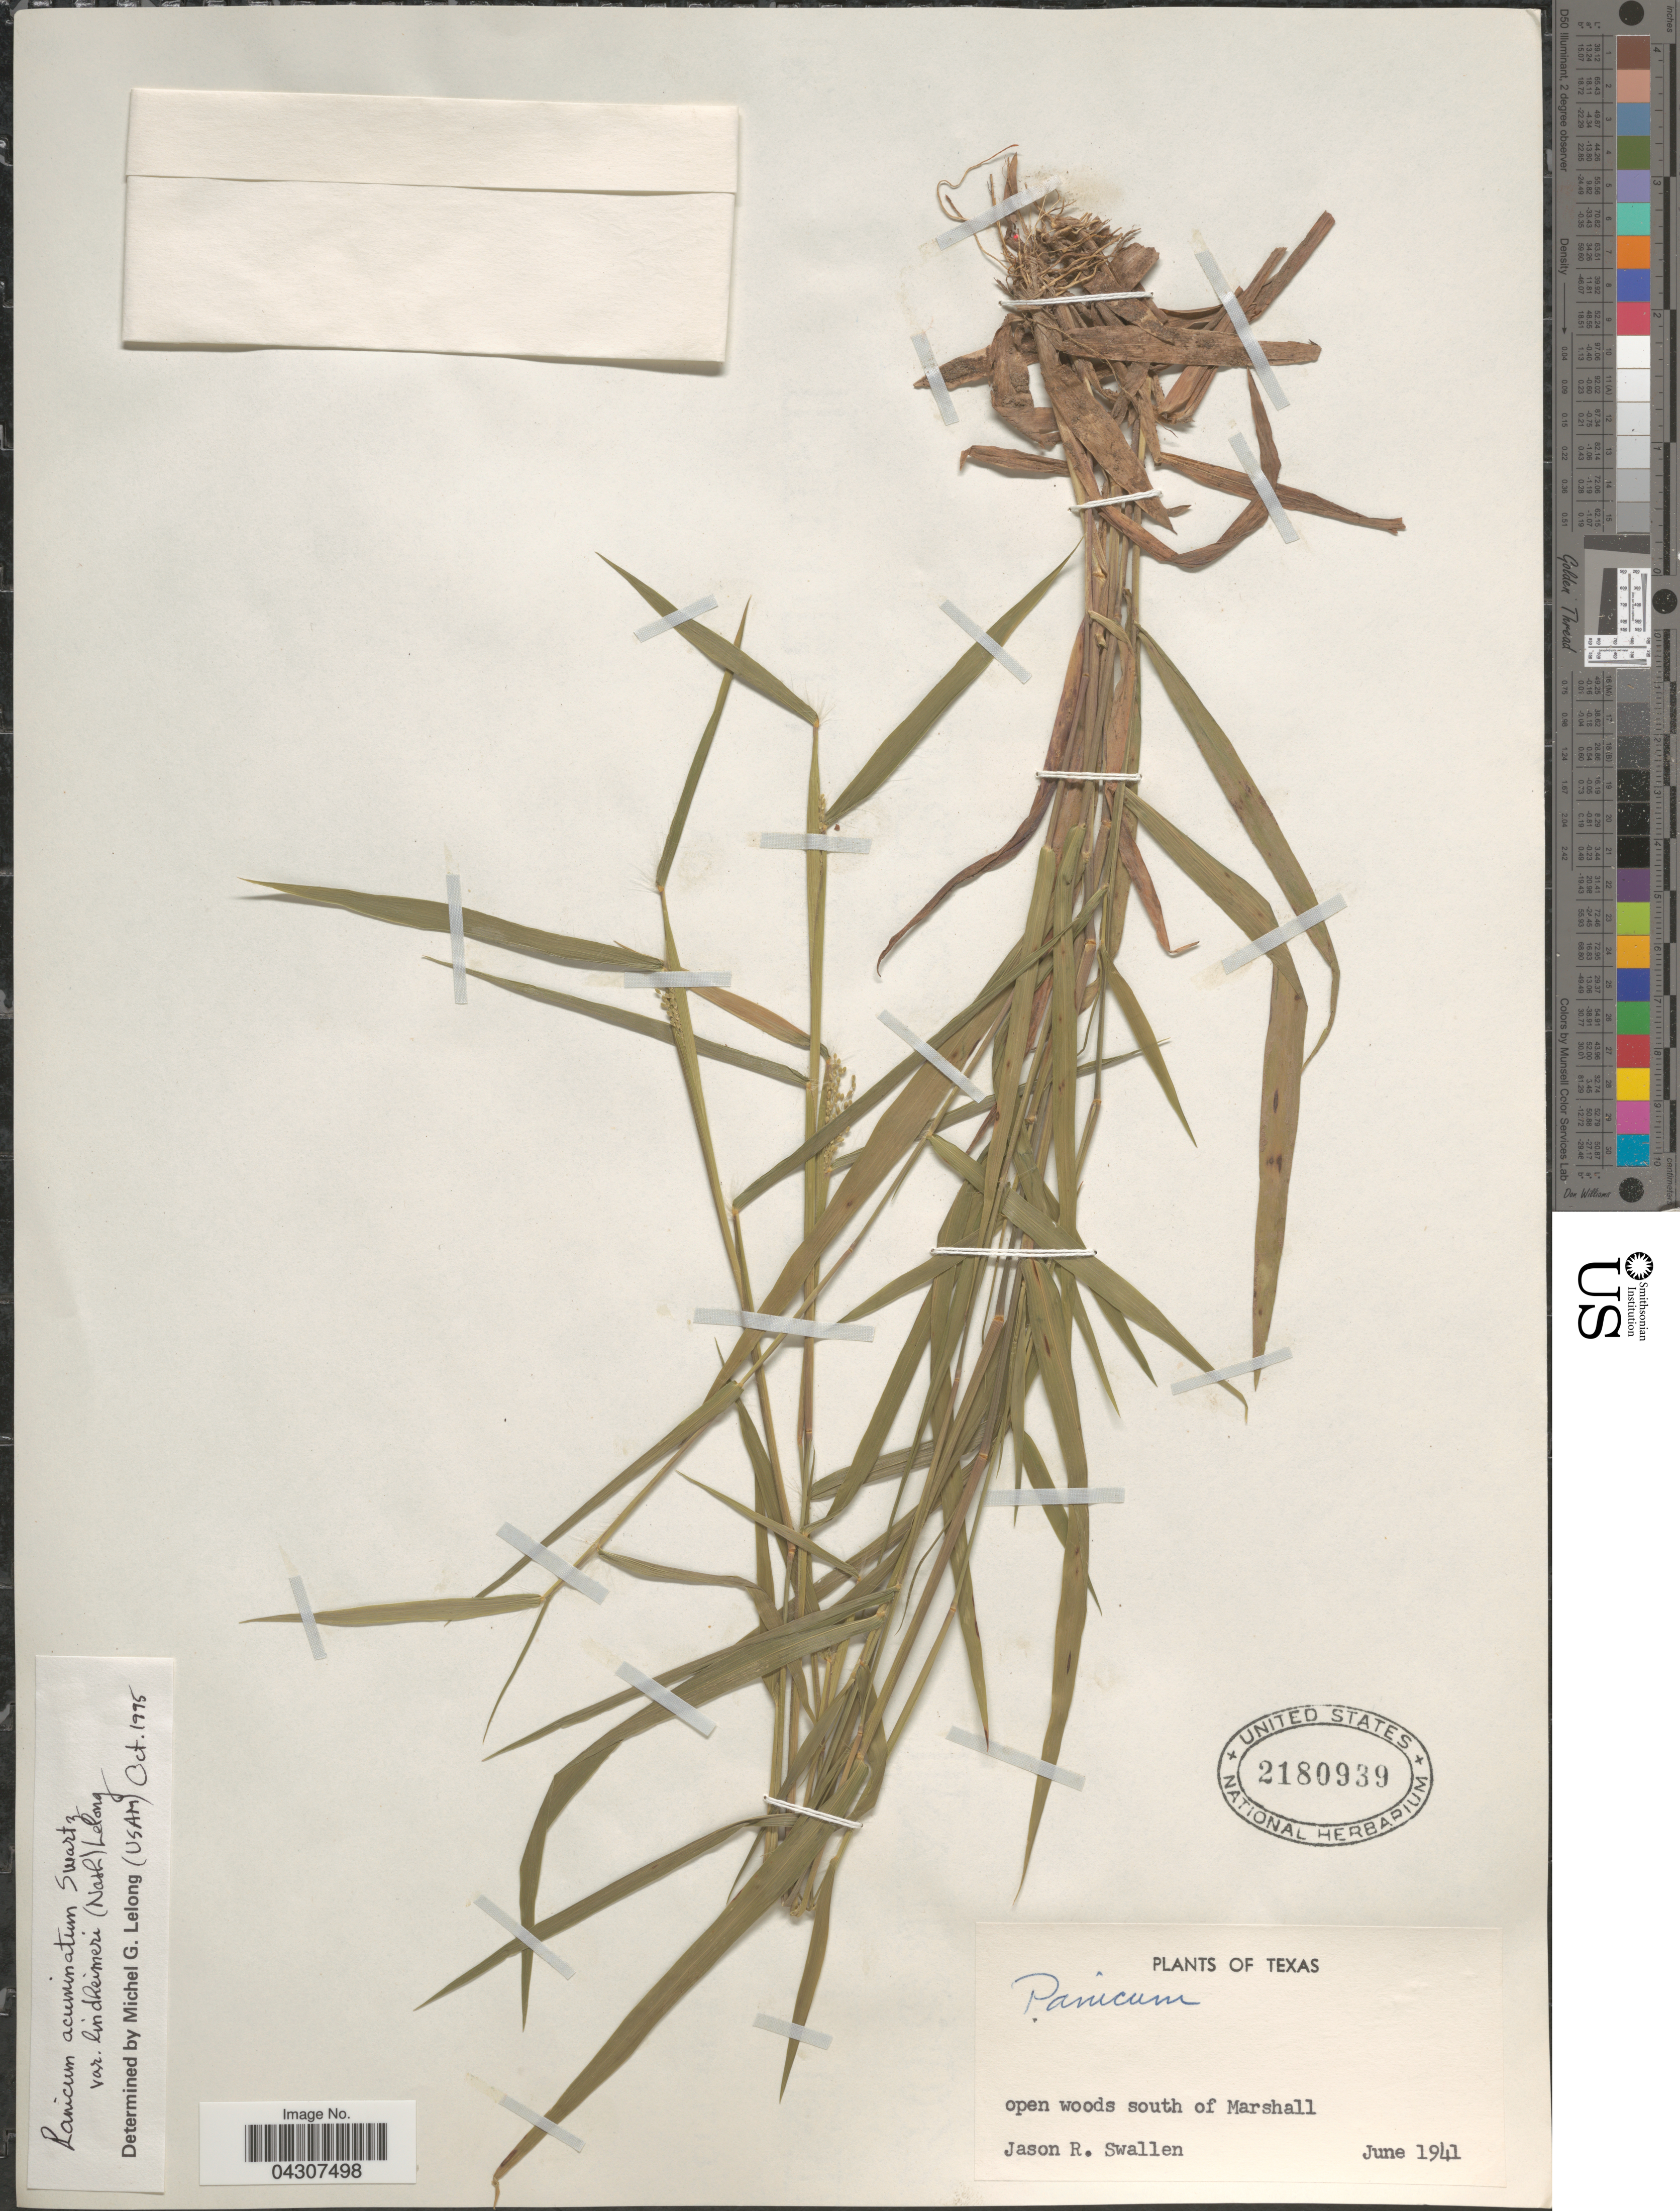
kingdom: Plantae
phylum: Tracheophyta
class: Liliopsida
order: Poales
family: Poaceae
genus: Panicum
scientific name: Panicum acuminatum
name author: Sw.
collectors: J. R. Swallen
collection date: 1941-06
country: United States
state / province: Texas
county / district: Harrison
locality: Open woods south of Marshall.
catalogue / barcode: US 2180939